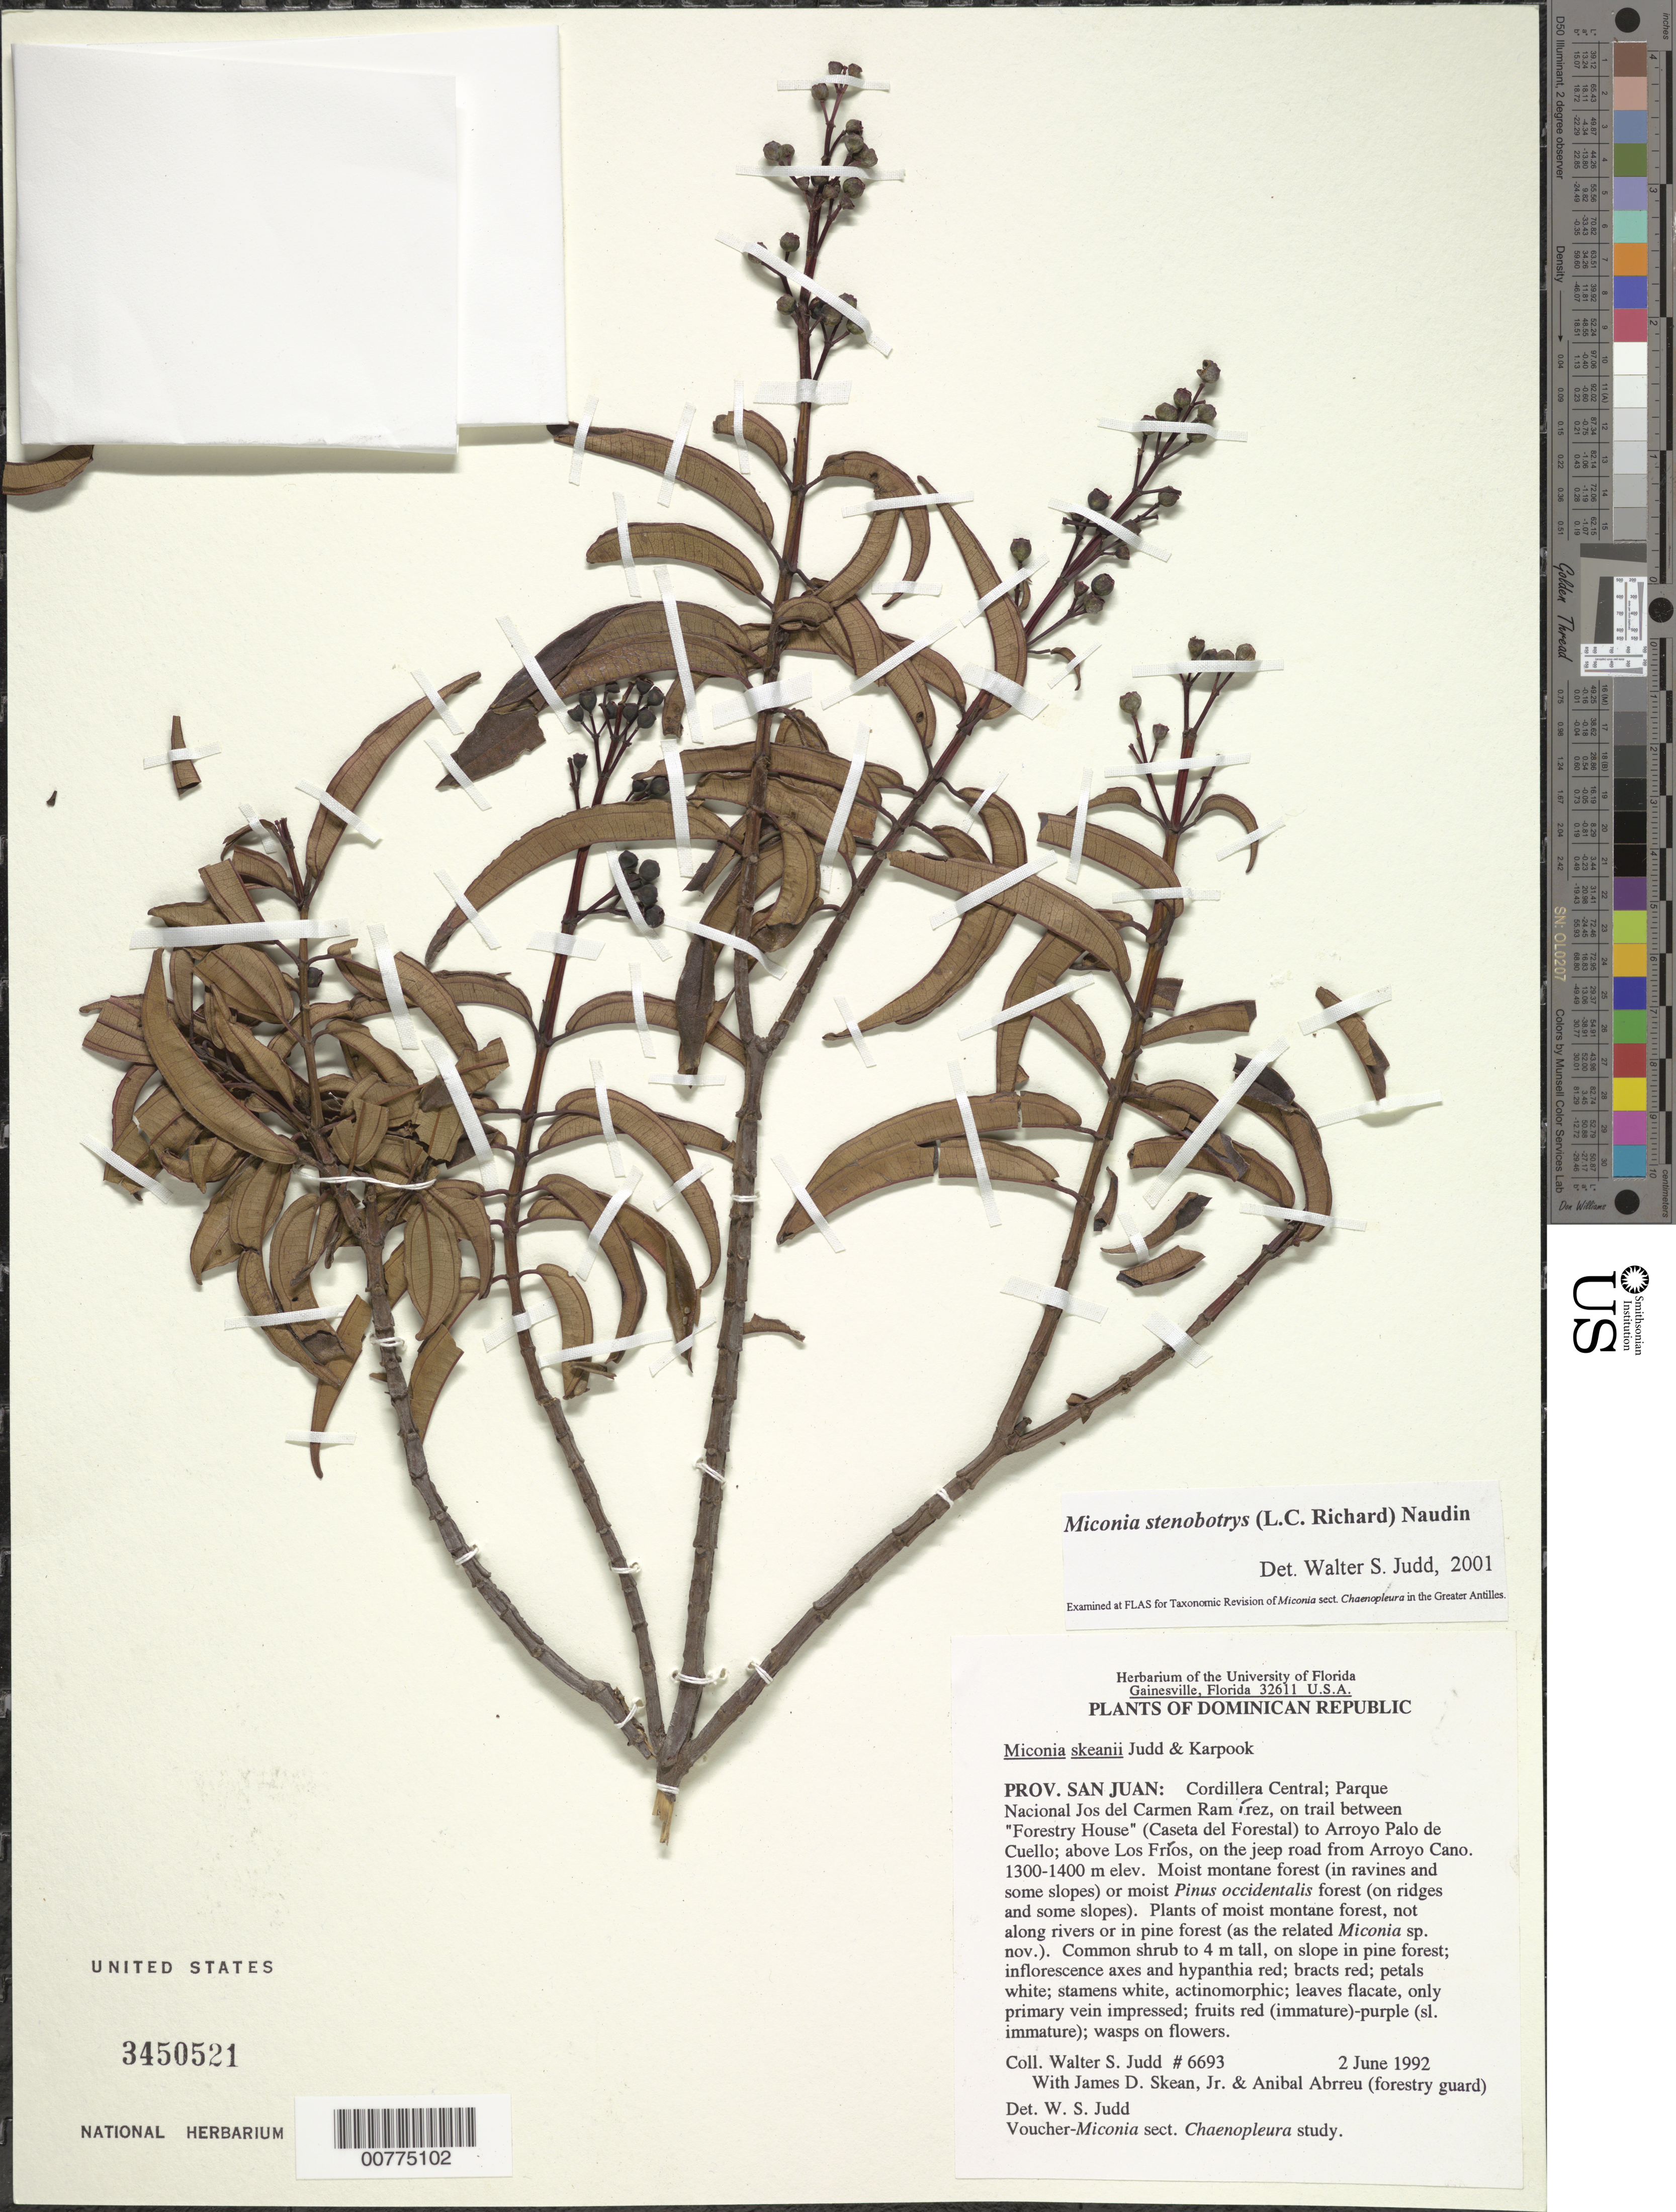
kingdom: Plantae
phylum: Tracheophyta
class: Magnoliopsida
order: Myrtales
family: Melastomataceae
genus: Miconia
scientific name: Miconia stenobotrys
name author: (Rich.) Naudin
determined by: Judd, Walter S.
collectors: W. S. Judd, J. D. Skean & A. Abreu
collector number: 6693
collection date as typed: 02 Jun 1992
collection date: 1992-06-02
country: Dominican Republic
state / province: San Juan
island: Hispaniola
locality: Cordillera Central, National Park José del Carmen Ramírez, on trail between "Forestry House" (Caseta del Foresta) to Arroyo Cano.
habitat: Moist montane forest (on ridges and some slopes); plants of moist montane forest, not along rivers or in pine forest.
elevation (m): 1300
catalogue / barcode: US 3450521